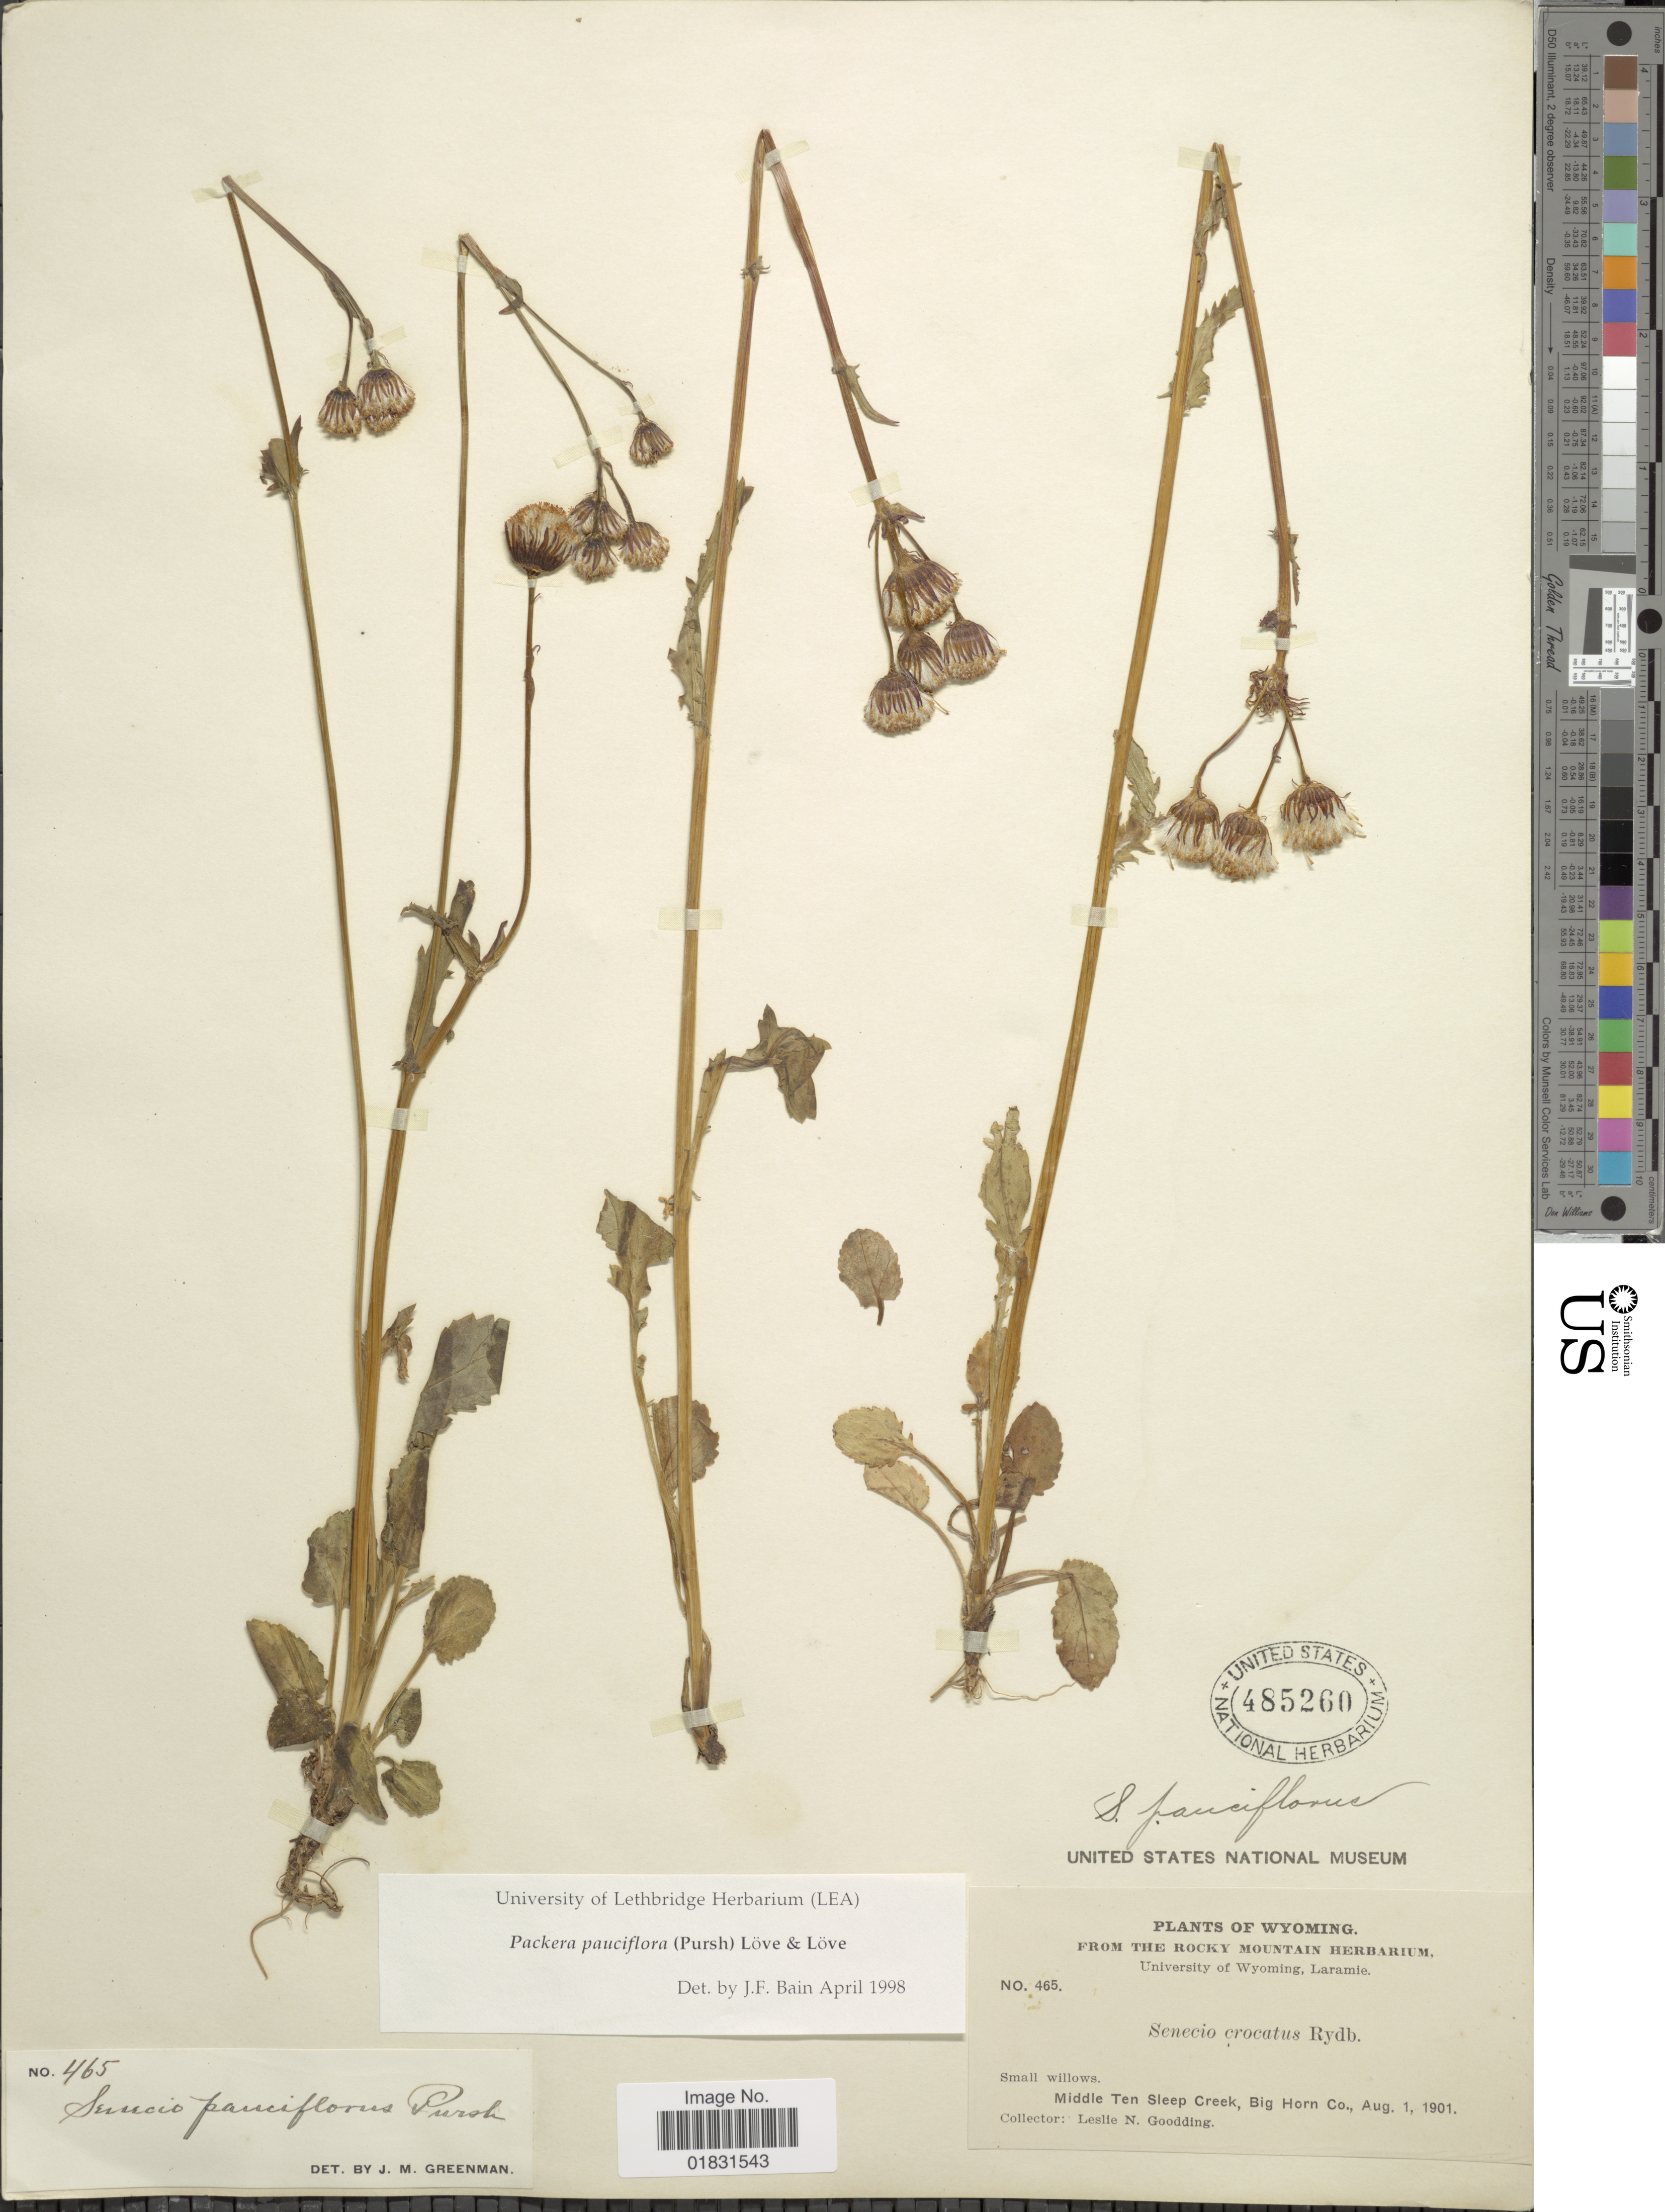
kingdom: Plantae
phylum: Tracheophyta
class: Magnoliopsida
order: Asterales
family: Asteraceae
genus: Packera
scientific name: Packera pauciflora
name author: (Pursh) W.A. Weber & Á. Löve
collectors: L. N. Goodding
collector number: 465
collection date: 1901-08-01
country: United States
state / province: Wyoming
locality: Small willows, Middle Ten Sleep Creek, Big Horn Co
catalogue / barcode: US 485260